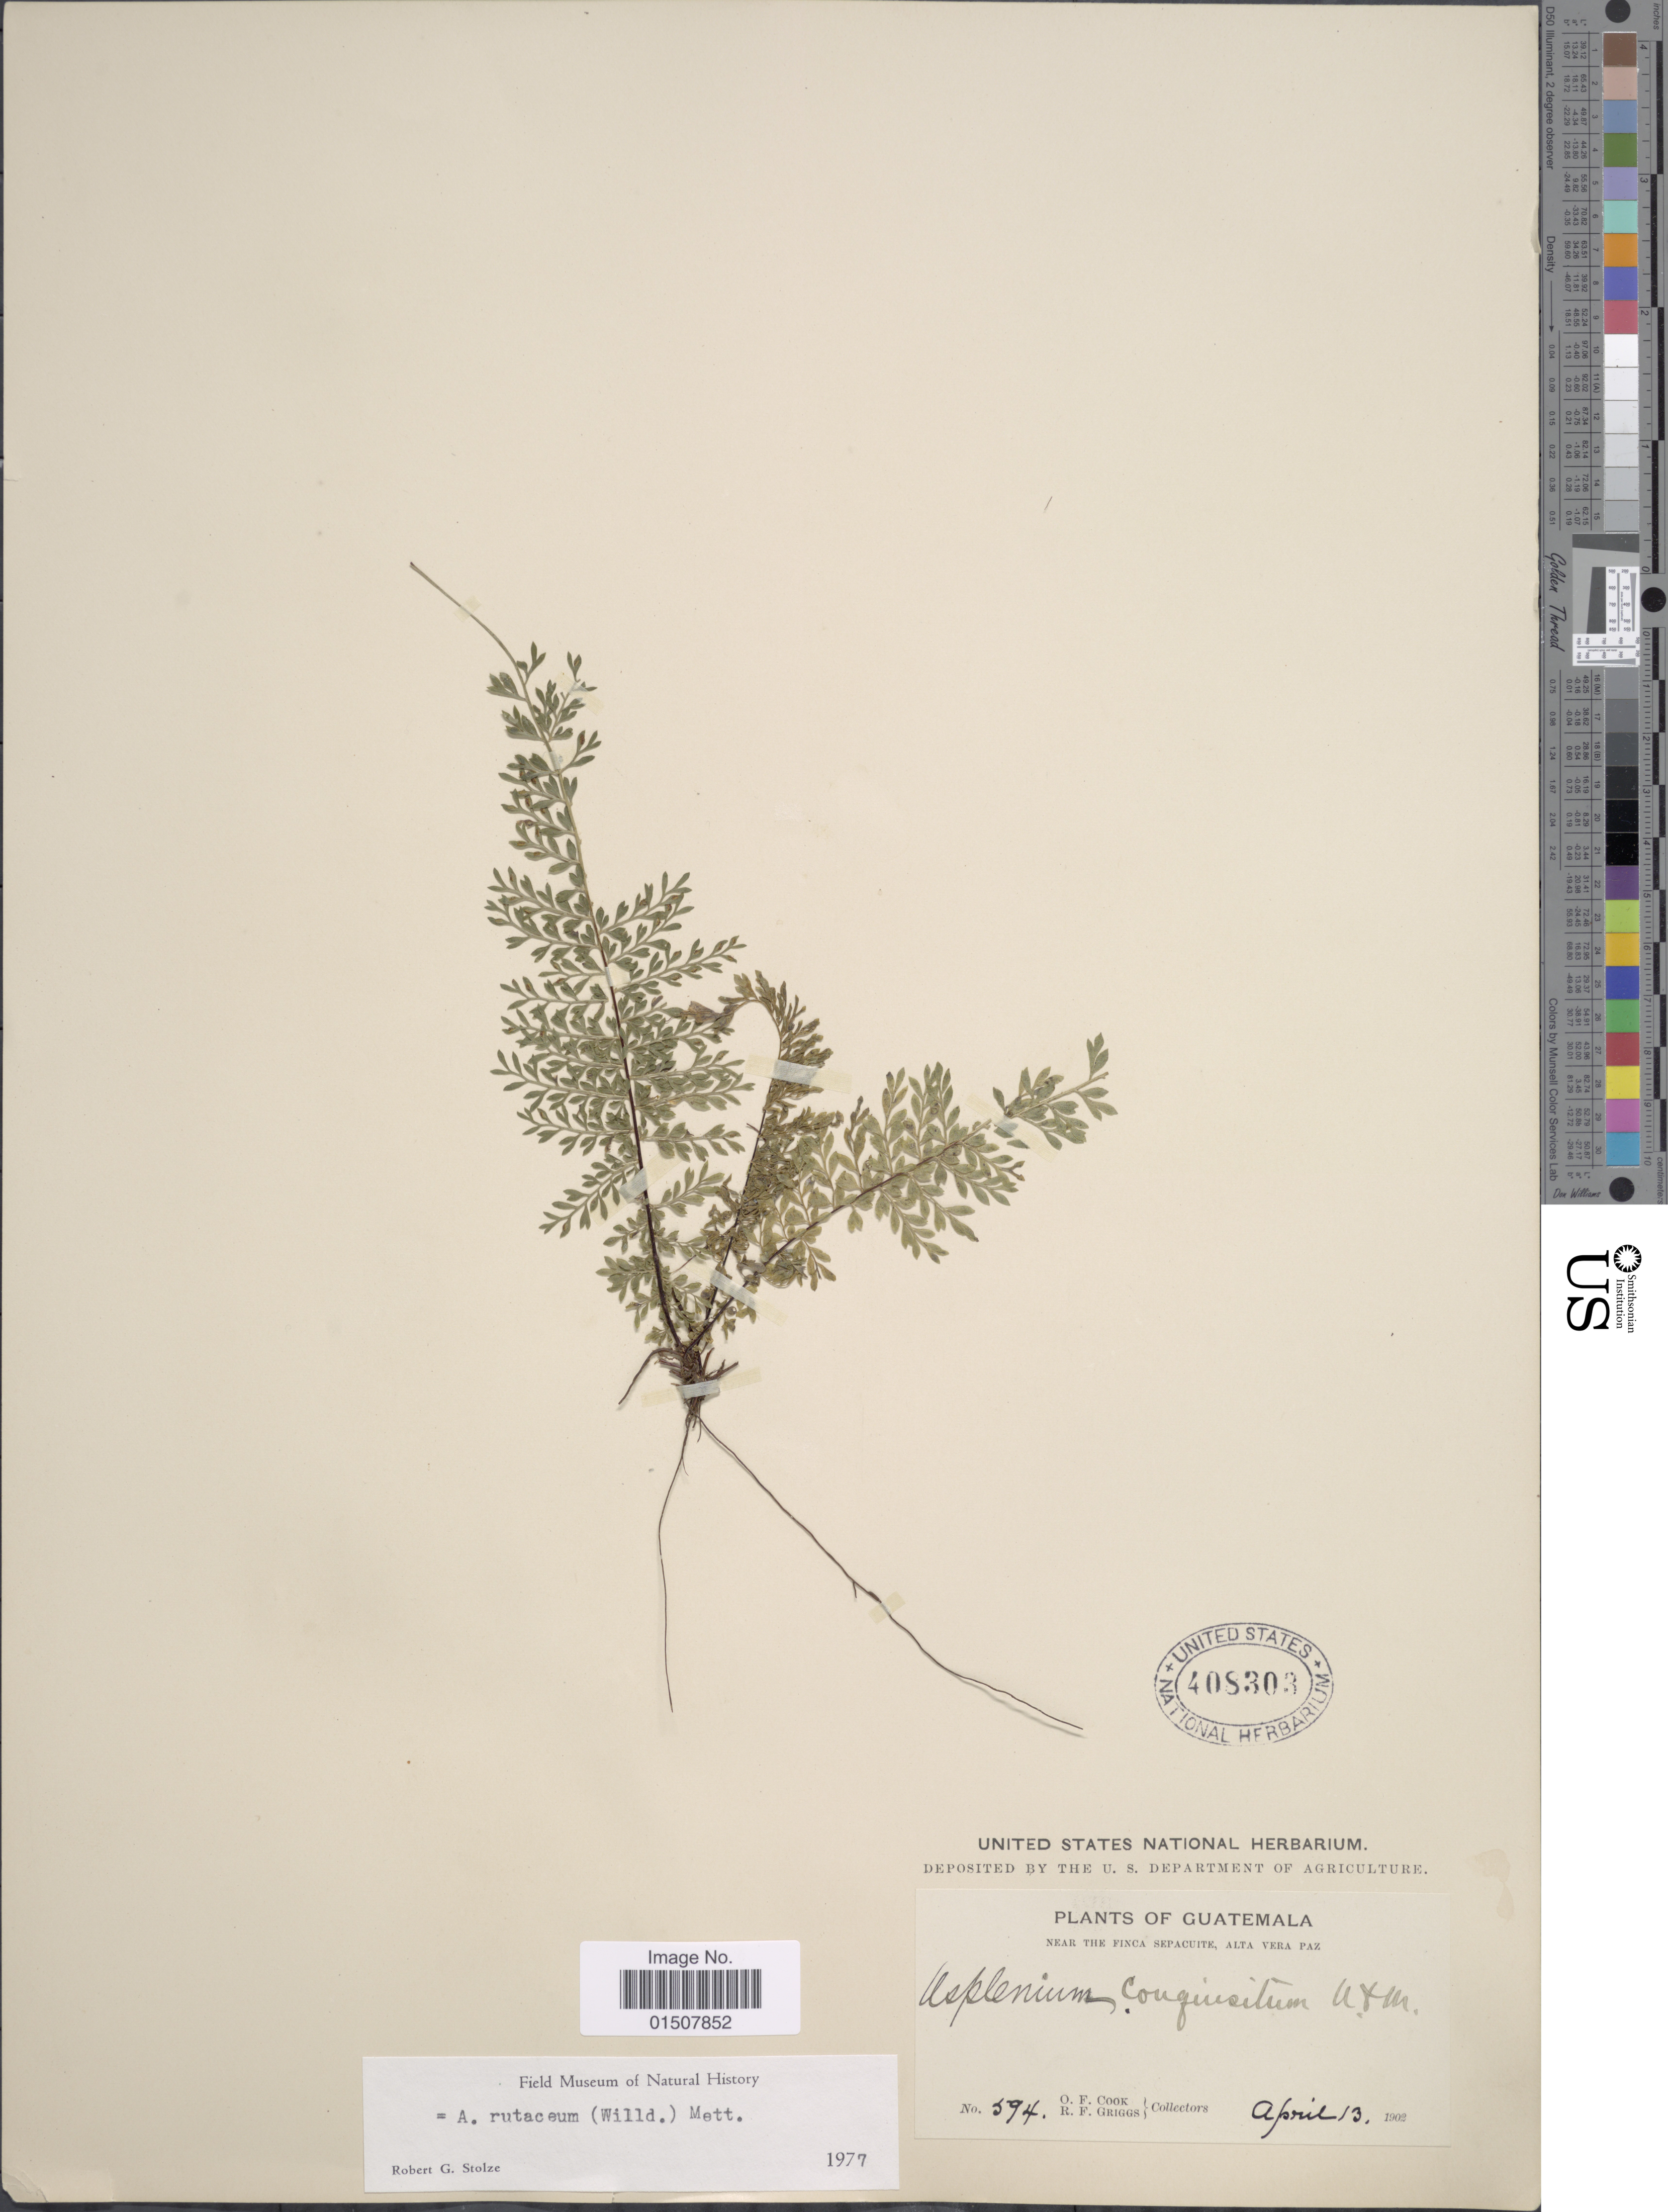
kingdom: Plantae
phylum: Tracheophyta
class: Polypodiopsida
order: Polypodiales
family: Aspleniaceae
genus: Asplenium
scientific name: Asplenium rutaceum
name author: (Willd.) Mett.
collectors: O. F. Cook & R. F. Griggs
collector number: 594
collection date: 1902-04-13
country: Guatemala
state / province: Alta Verapaz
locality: Near the Finca Sepacuite, Alta vera Paz.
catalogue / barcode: US 408303